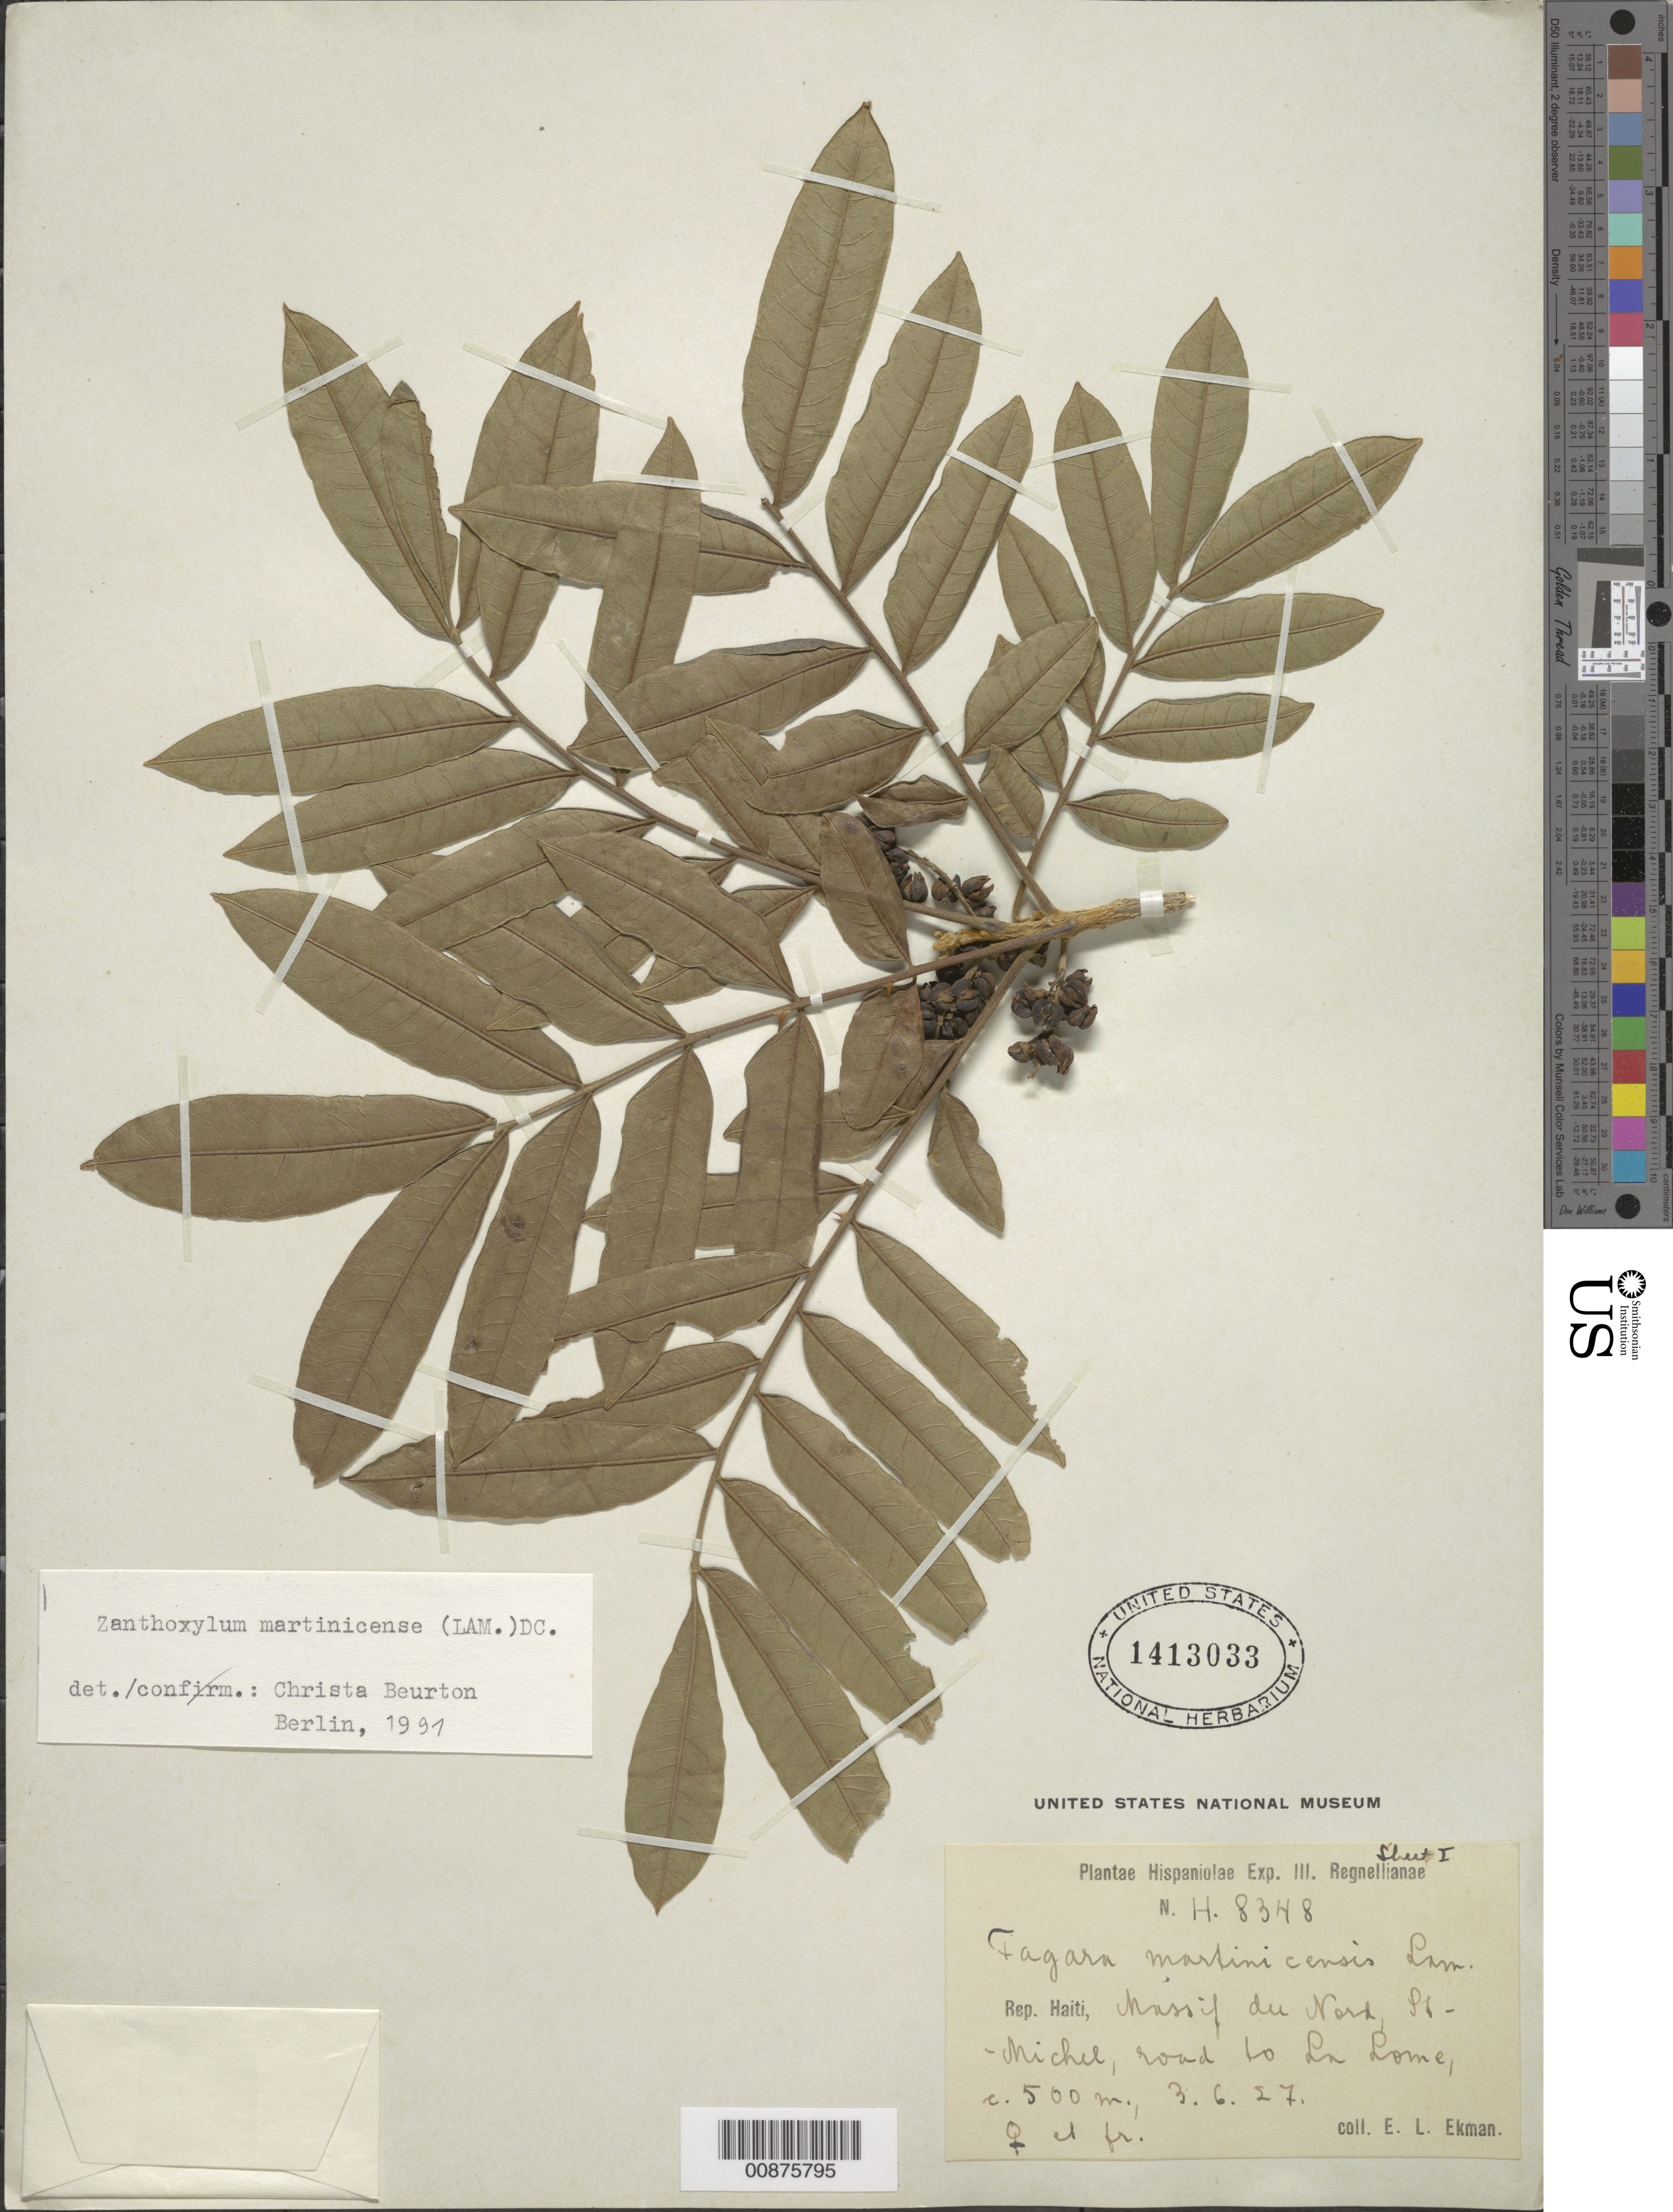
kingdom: Plantae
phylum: Tracheophyta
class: Magnoliopsida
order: Sapindales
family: Rutaceae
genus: Zanthoxylum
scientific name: Zanthoxylum martinicense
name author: (Lam.) DC.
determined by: Beurton, C.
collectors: E. L. Ekman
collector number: H 8348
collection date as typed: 03 Jun 1927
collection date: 1927-06-03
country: Haiti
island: Hispaniola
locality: Massif du Nord, St. Michel, road to La Lome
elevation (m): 500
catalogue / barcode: US 1413033